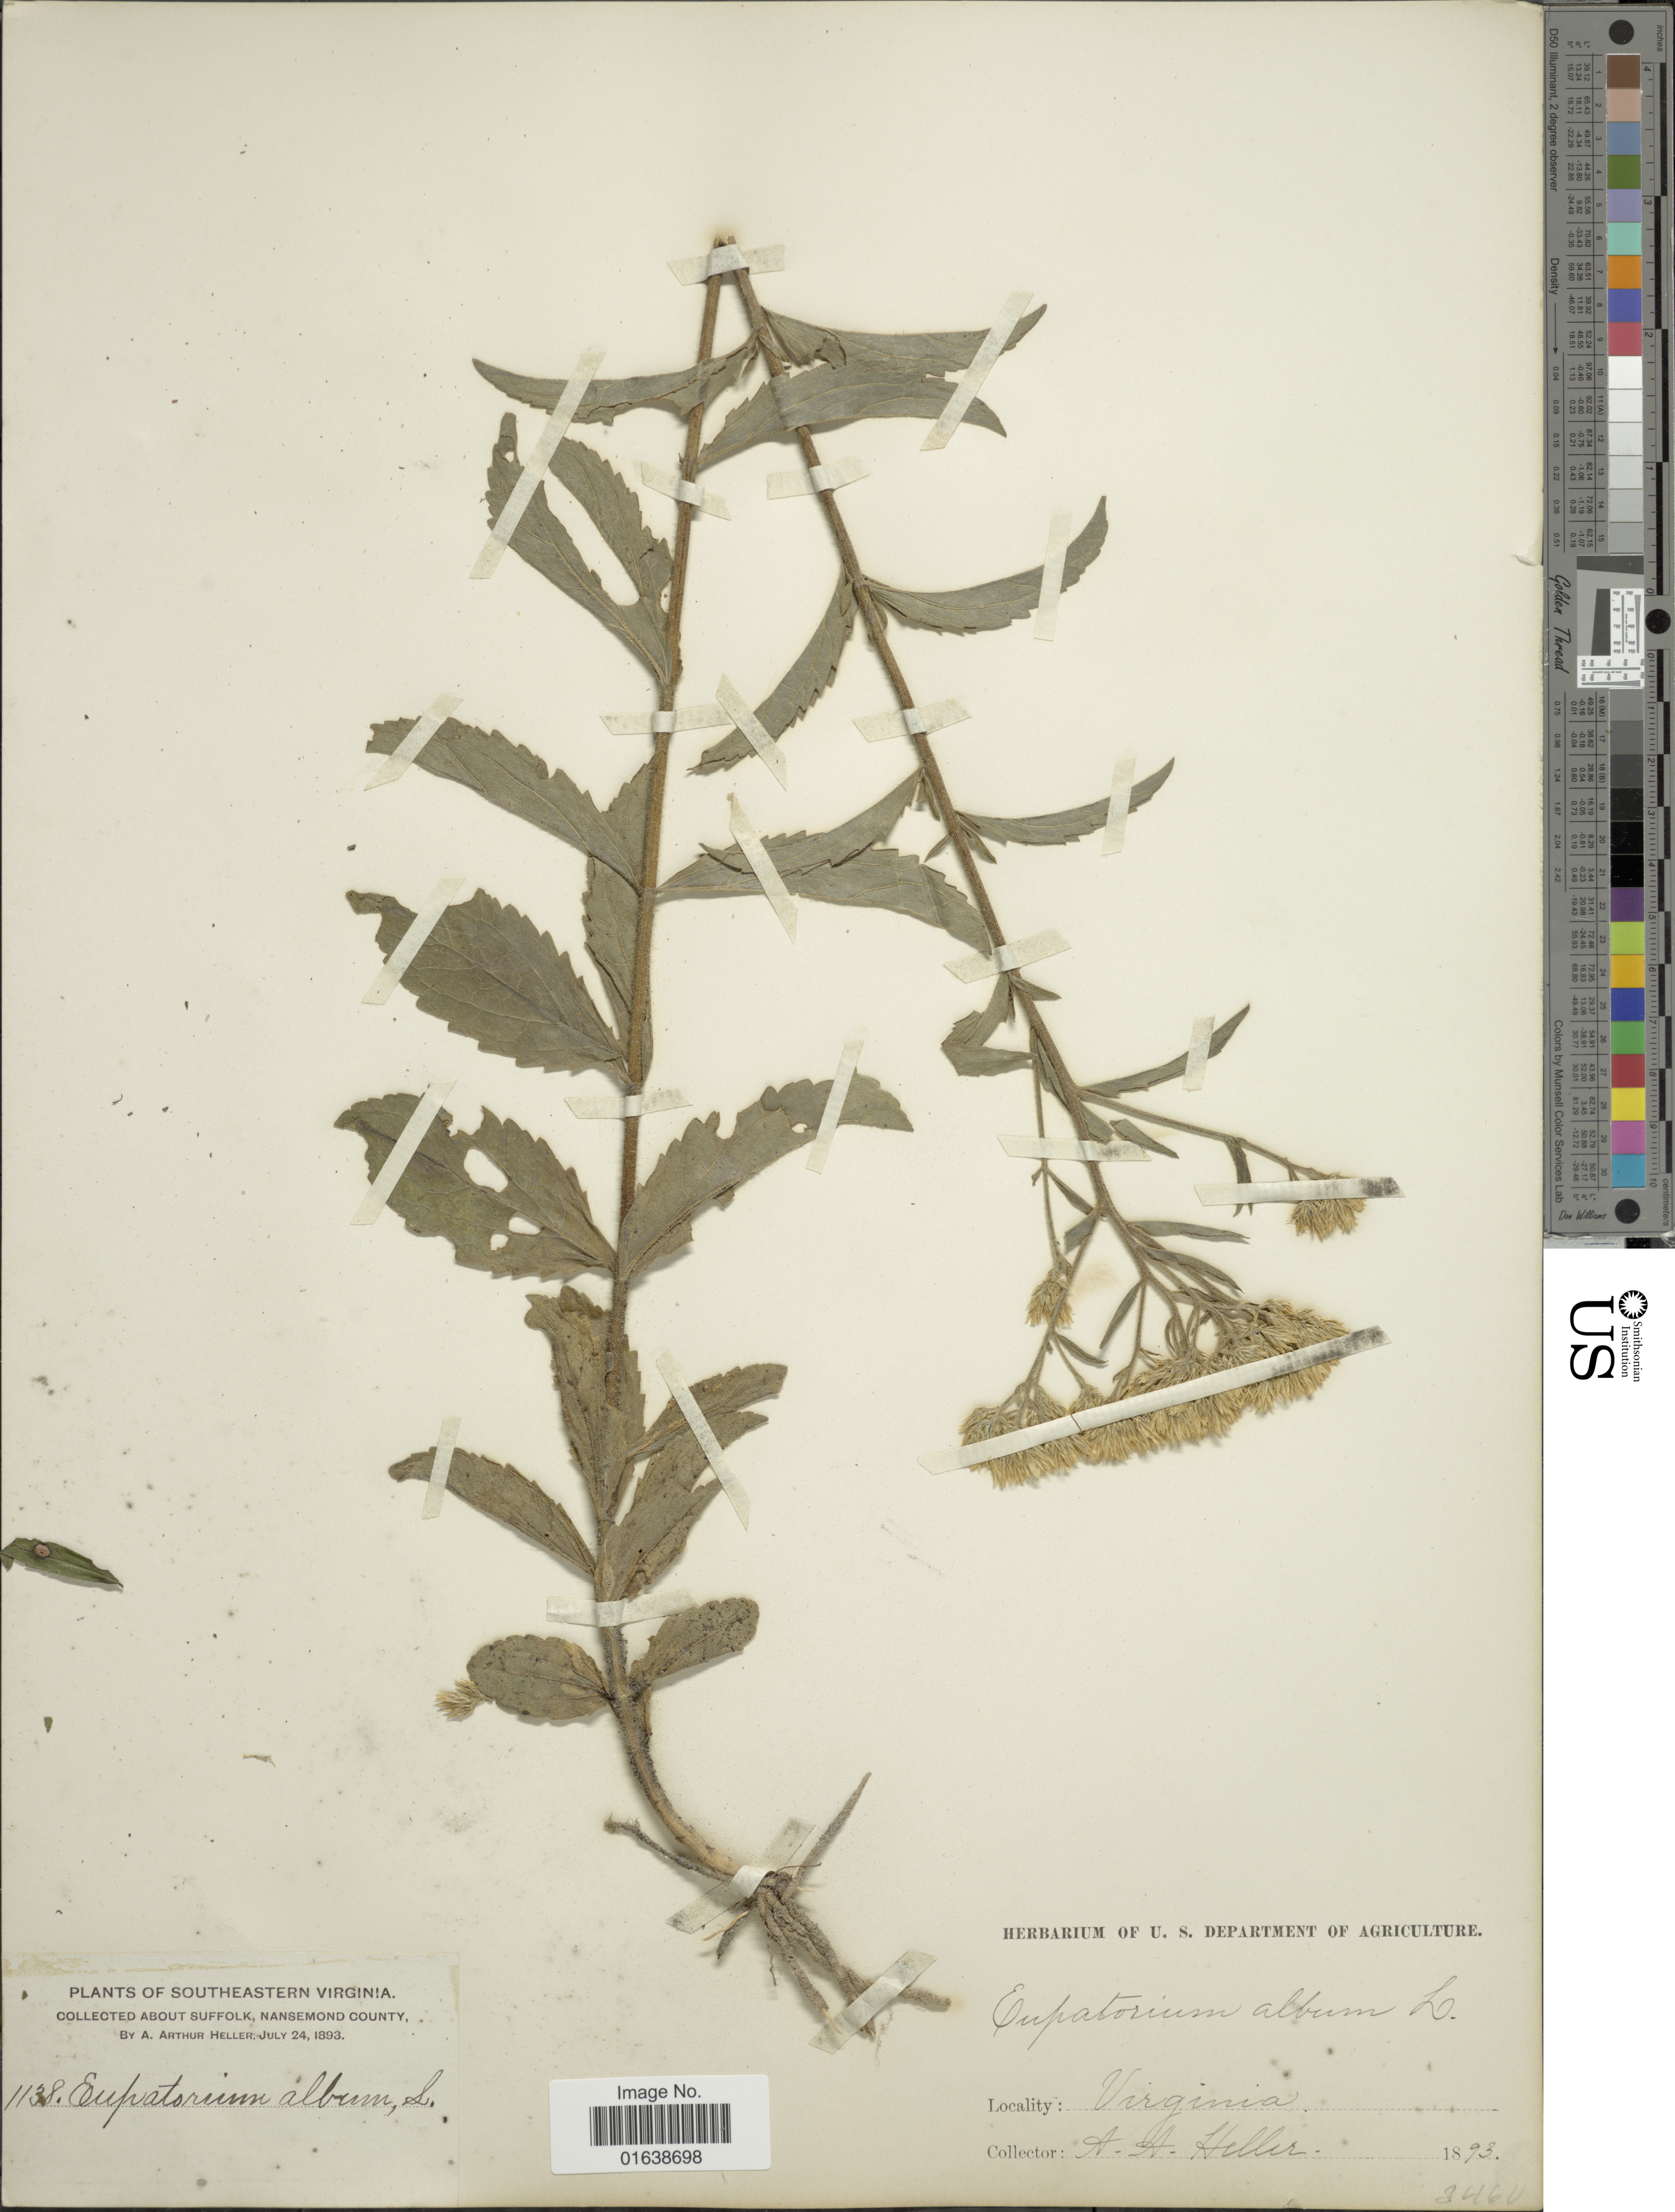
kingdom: Plantae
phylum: Tracheophyta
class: Magnoliopsida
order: Asterales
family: Asteraceae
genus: Eupatorium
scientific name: Eupatorium album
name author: L.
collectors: A. A. Heller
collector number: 1138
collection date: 1893-07-24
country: United States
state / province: Virginia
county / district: City of Suffolk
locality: Southeastern Virginia. about Suffolk, Nansemond County